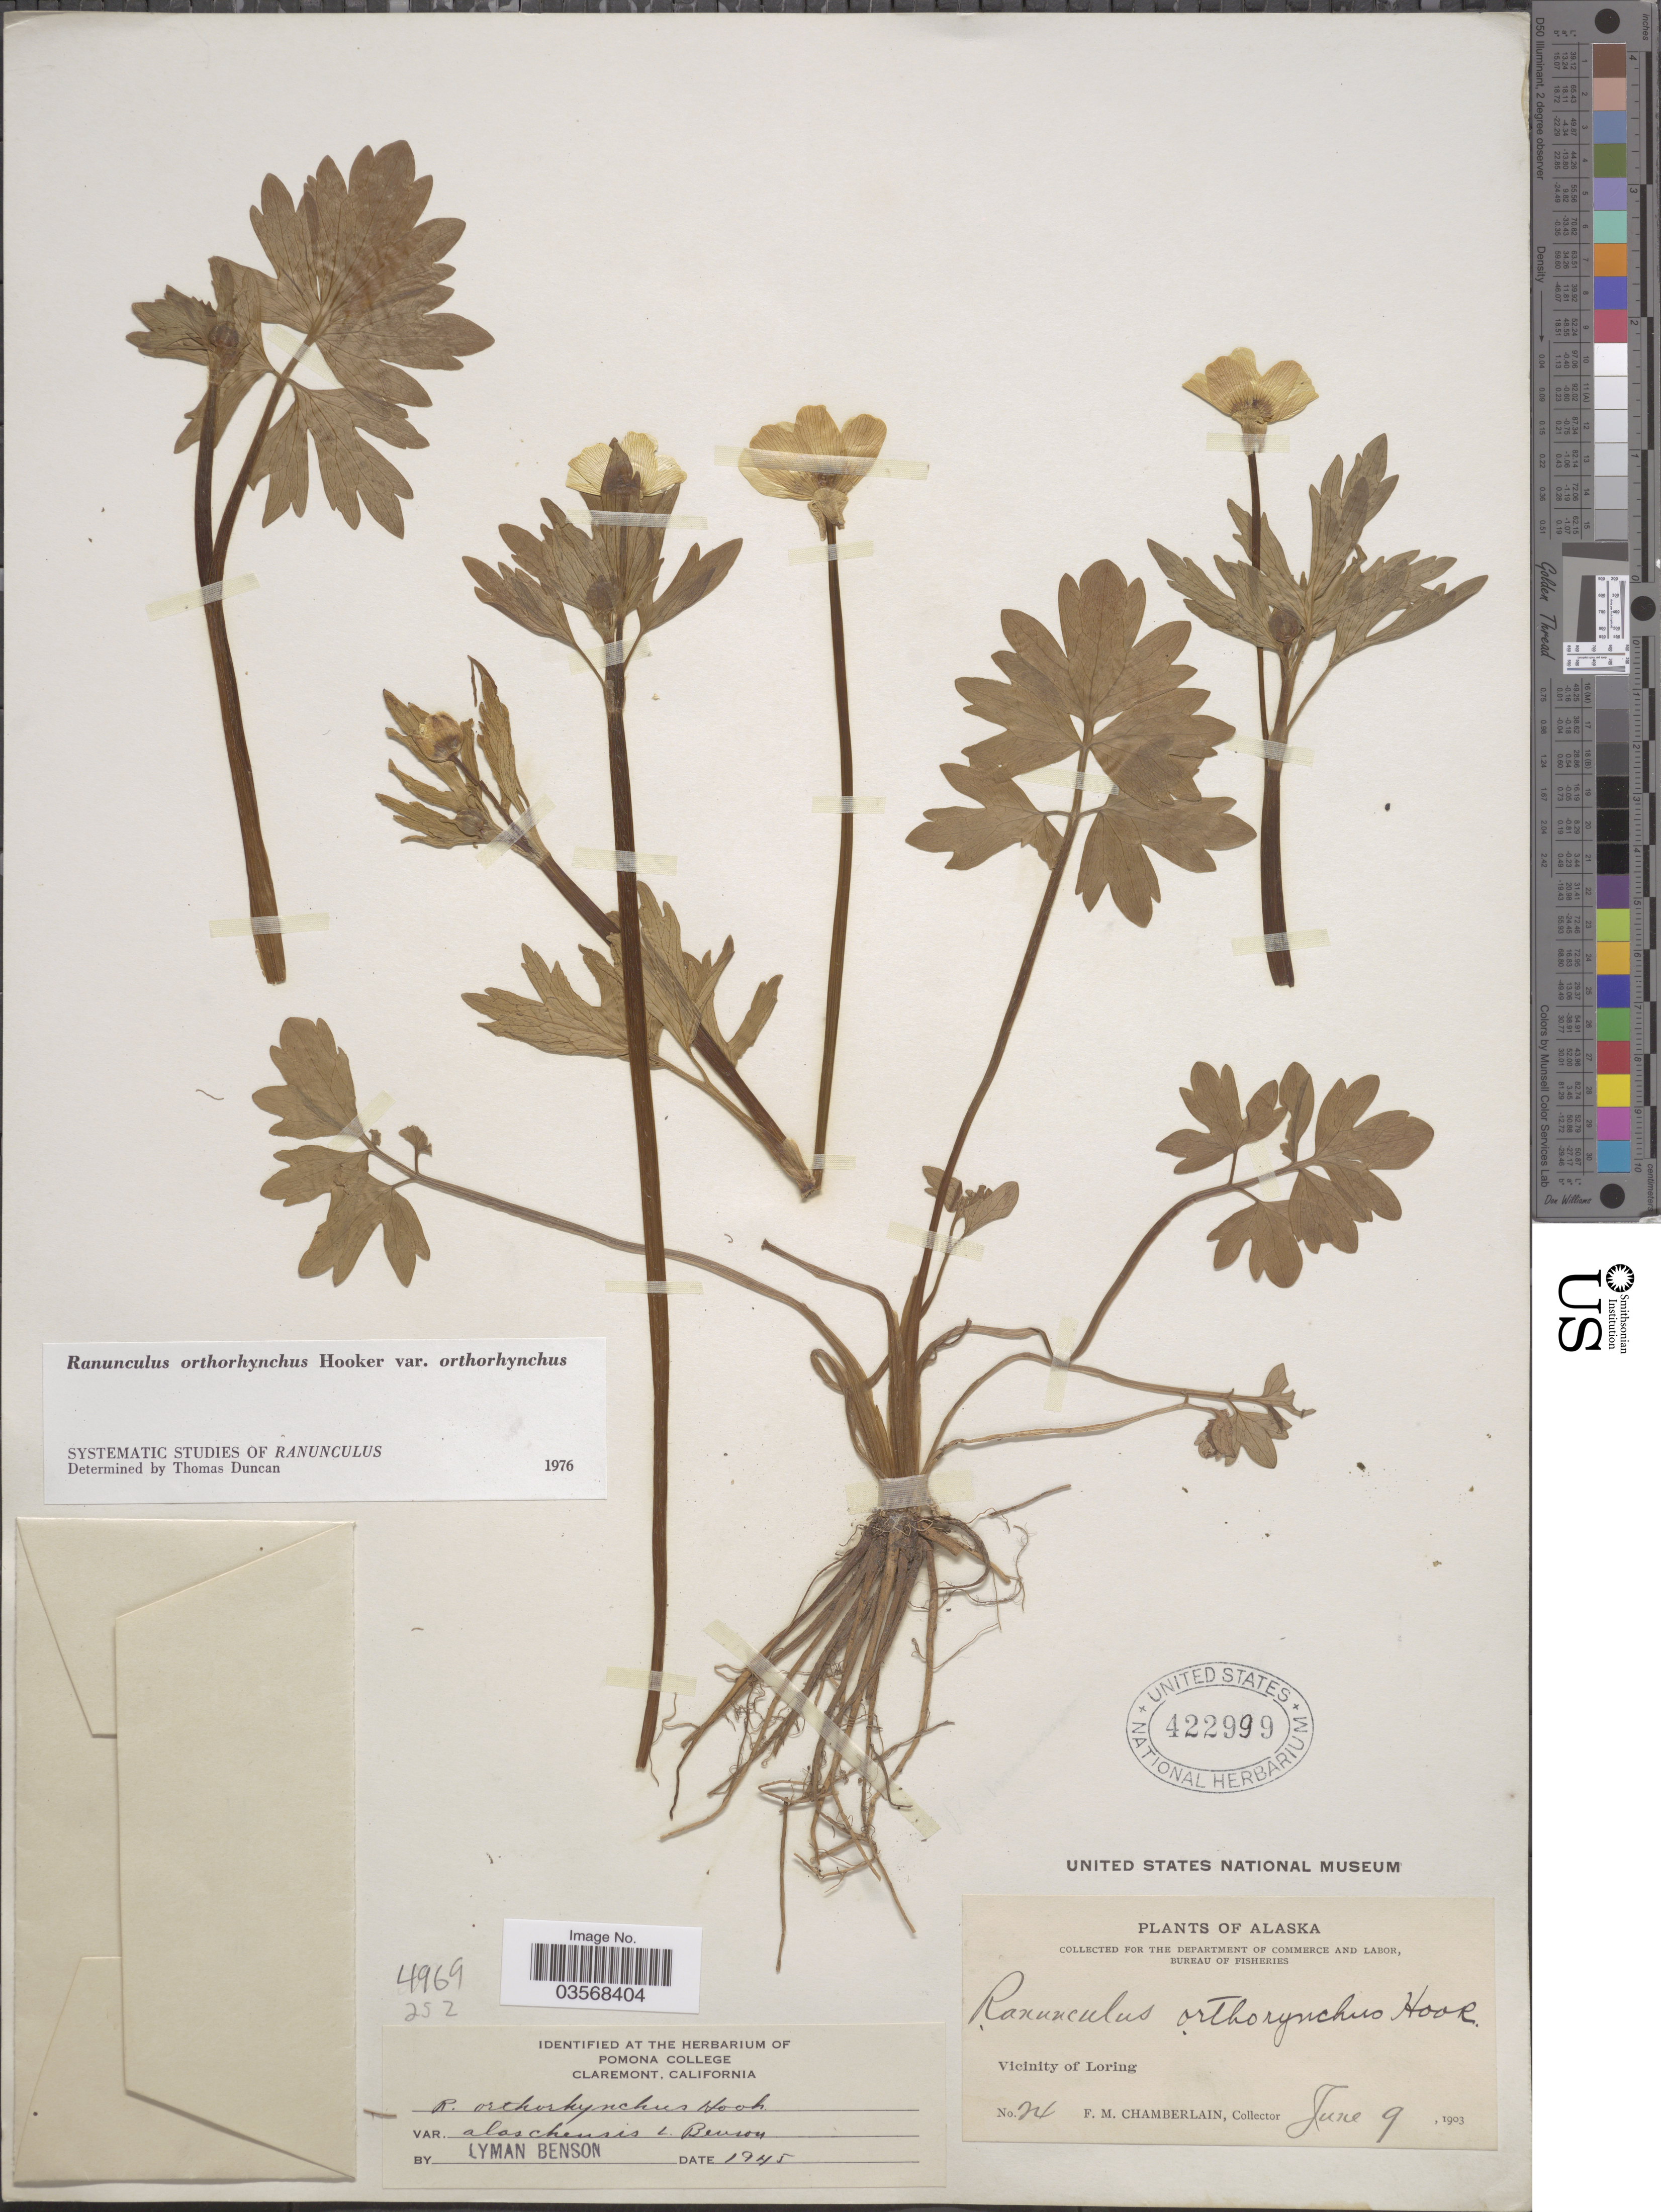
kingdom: Plantae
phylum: Tracheophyta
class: Magnoliopsida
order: Ranunculales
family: Ranunculaceae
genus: Ranunculus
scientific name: Ranunculus orthorhynchus var. orthorhynchus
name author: Hook.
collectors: F. Chamberlain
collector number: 24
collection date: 1903-06-09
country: United States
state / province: Alaska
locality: Vicinity of Loring.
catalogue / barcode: US 422999